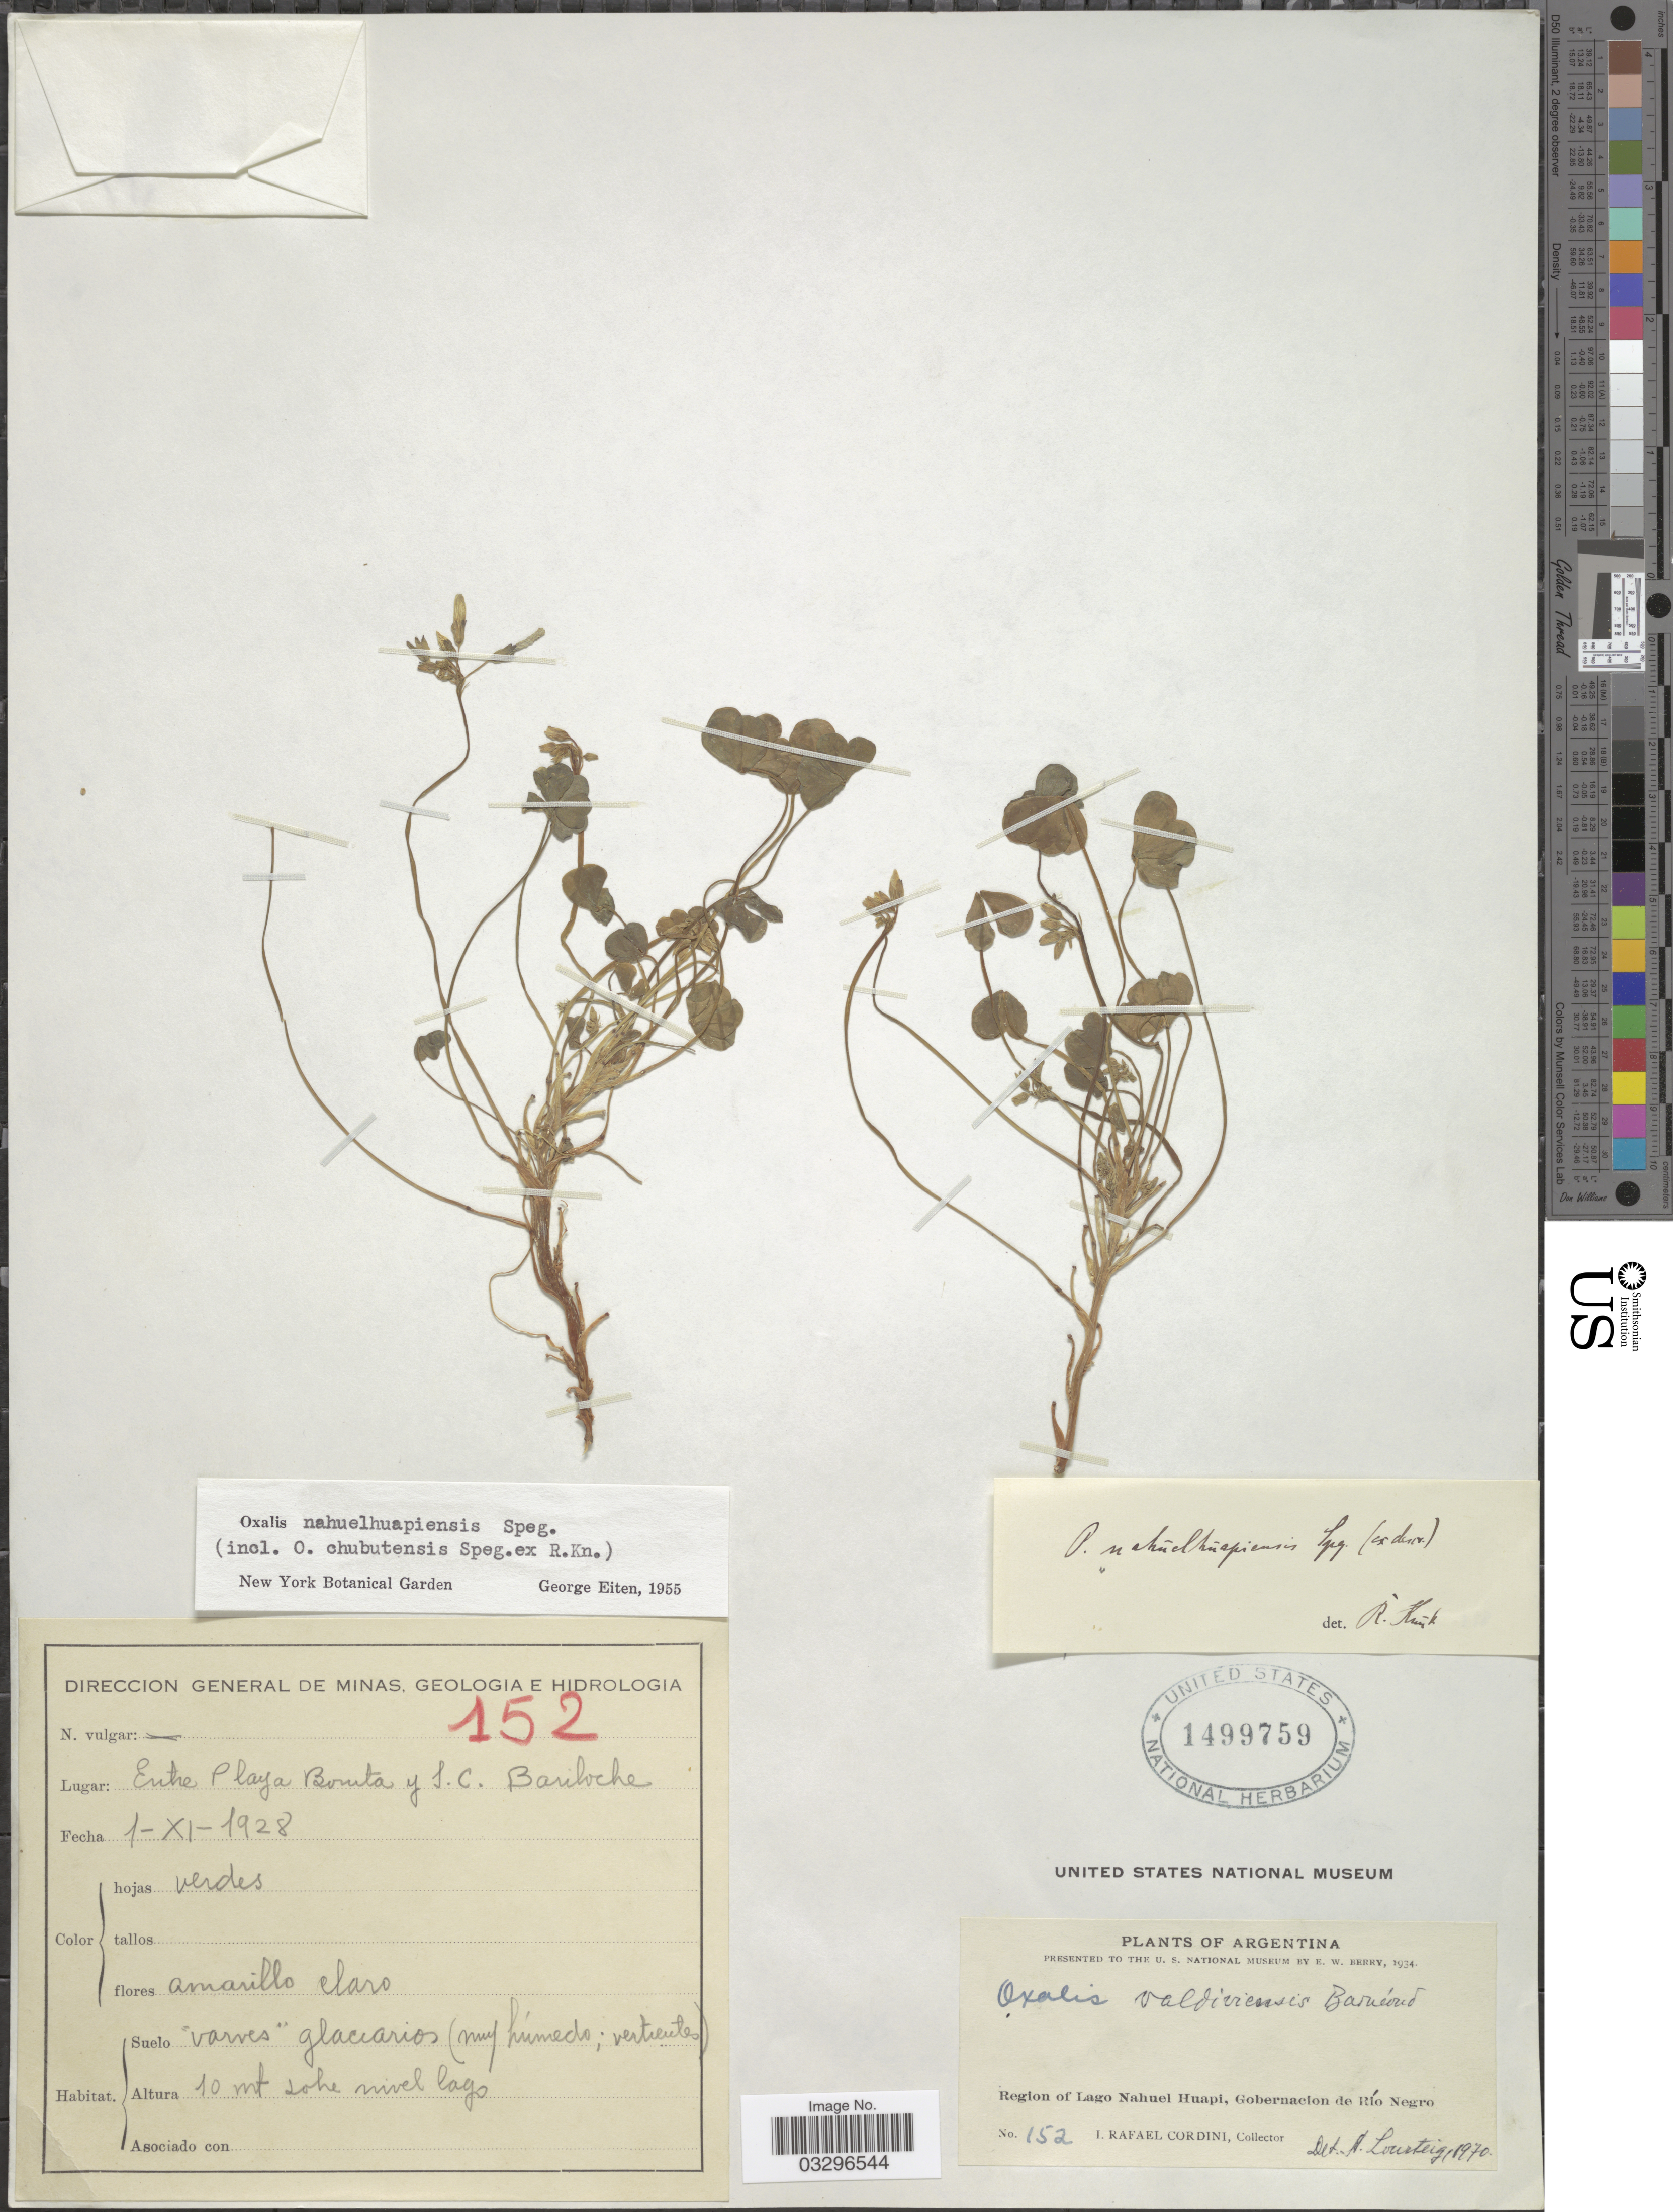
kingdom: Plantae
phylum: Tracheophyta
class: Magnoliopsida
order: Oxalidales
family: Oxalidaceae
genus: Oxalis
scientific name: Oxalis valdiviensis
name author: Barnéoud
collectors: I. Cordini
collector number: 152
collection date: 1928-11-01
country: Argentina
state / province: Rio Negro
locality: Entre Playa Bonita y S.C. Bariloche. Region of Lago Nahuel Huapi, Gobernacion de Río Negro.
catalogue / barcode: US 1499759